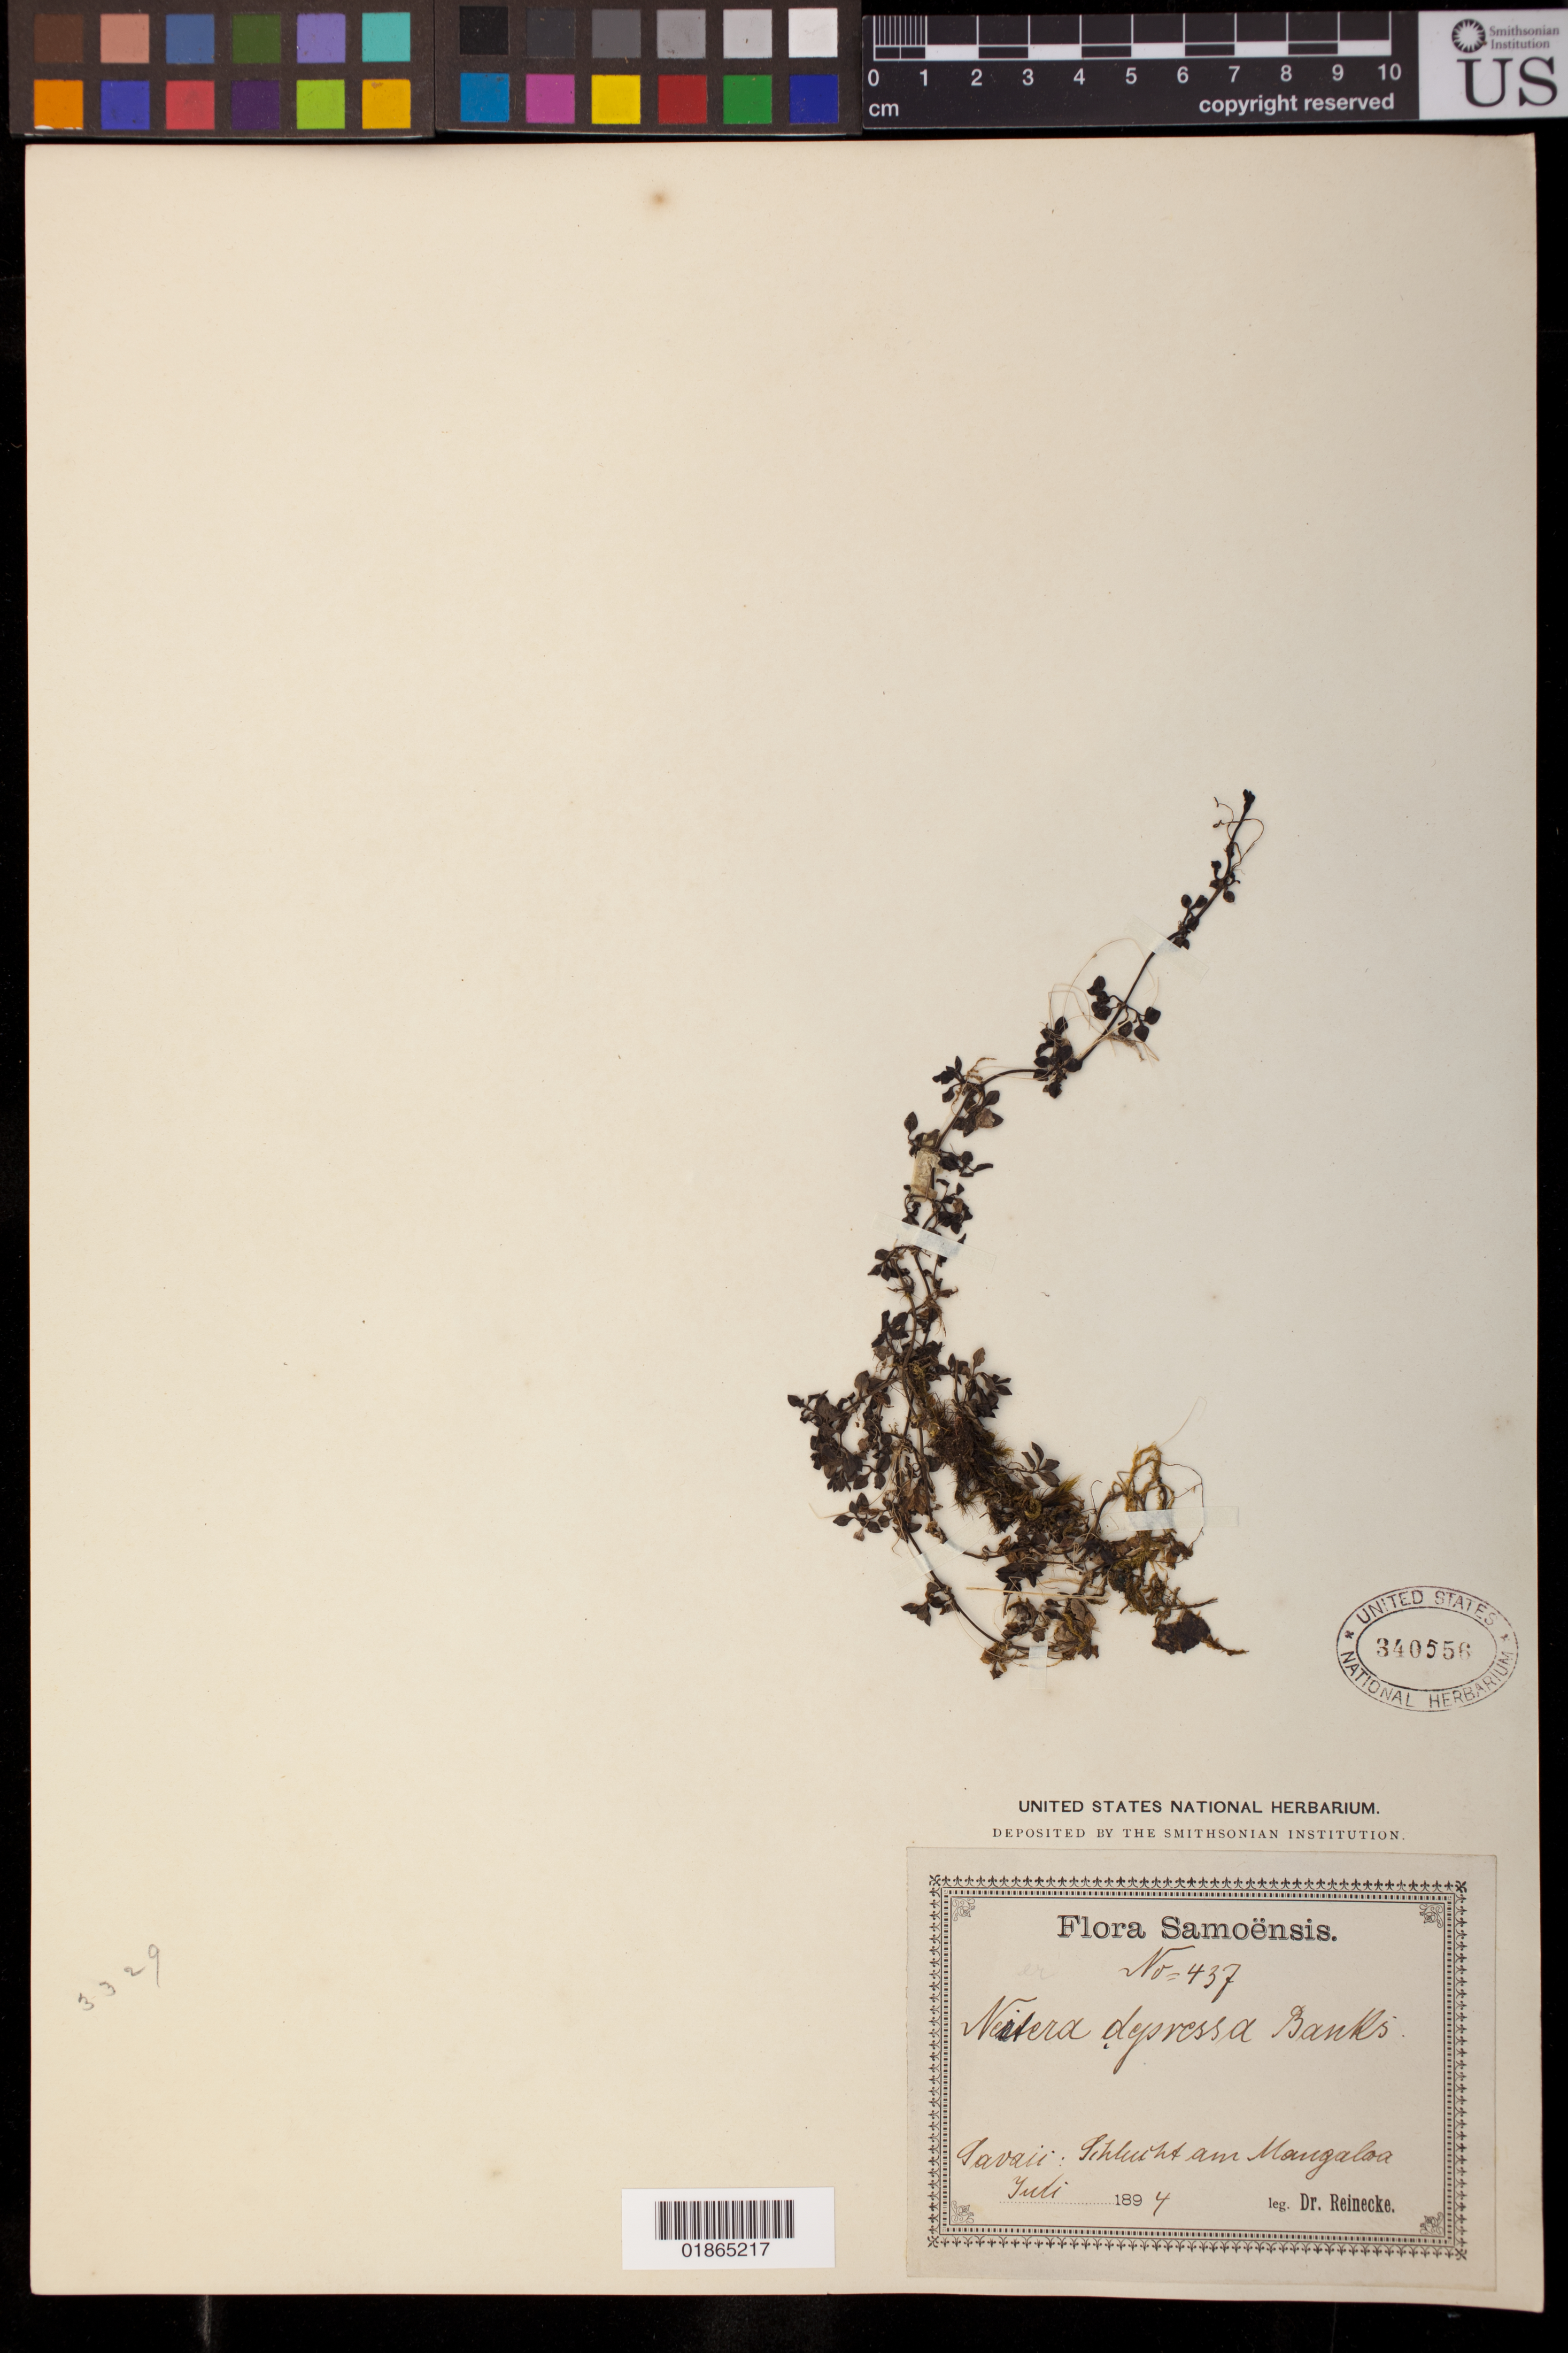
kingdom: Plantae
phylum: Tracheophyta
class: Magnoliopsida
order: Gentianales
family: Rubiaceae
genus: Nertera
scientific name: Nertera depressa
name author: Banks & Sol. ex Gaertn.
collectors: F. Reinecke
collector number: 437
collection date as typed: Jul 1894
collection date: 1894-07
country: Samoa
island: Savai'i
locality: Schlucht am Maugaloa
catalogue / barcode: US 340556